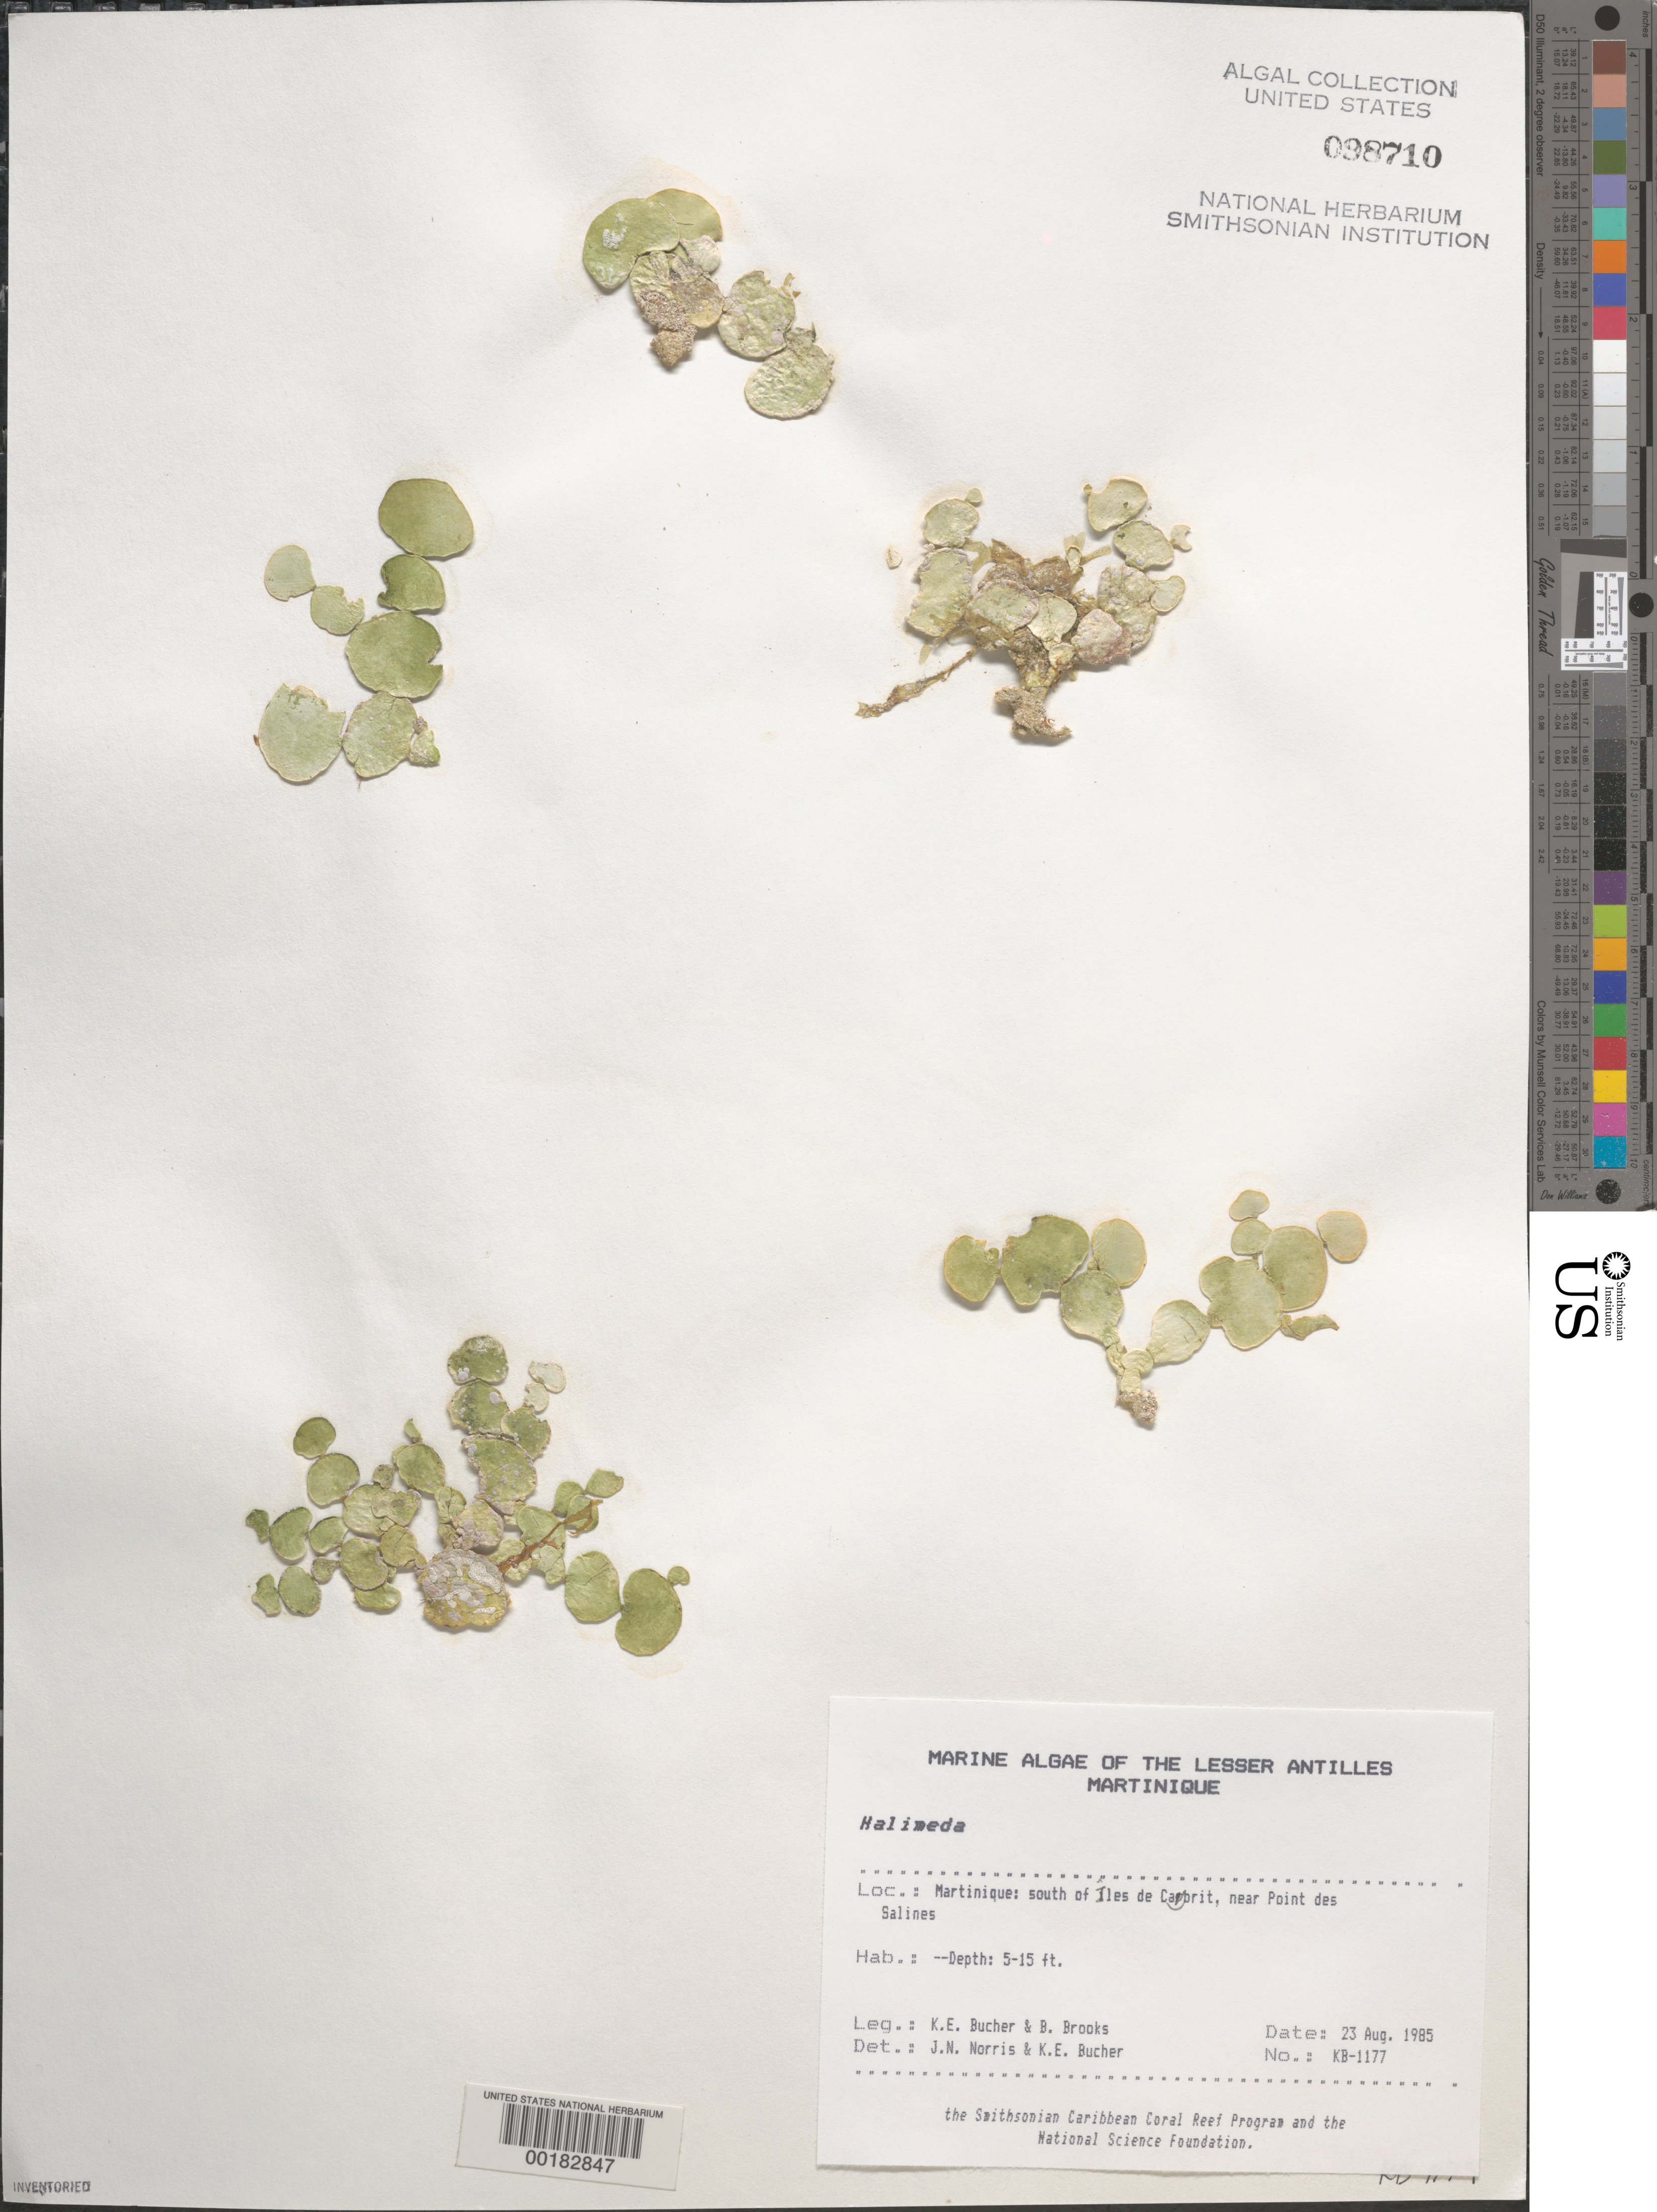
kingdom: Plantae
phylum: Chlorophyta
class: Ulvophyceae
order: Bryopsidales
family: Halimedaceae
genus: Halimeda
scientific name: Halimeda sp.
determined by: Norris, J. N.; Bucher, K. E.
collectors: K. E. Bucher & B. Brooks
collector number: Kb-1177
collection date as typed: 23 Aug 1985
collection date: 1985-08-23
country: Martinique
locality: South of Iles de Cabrit, near Pointe de Salines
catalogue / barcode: US 98710